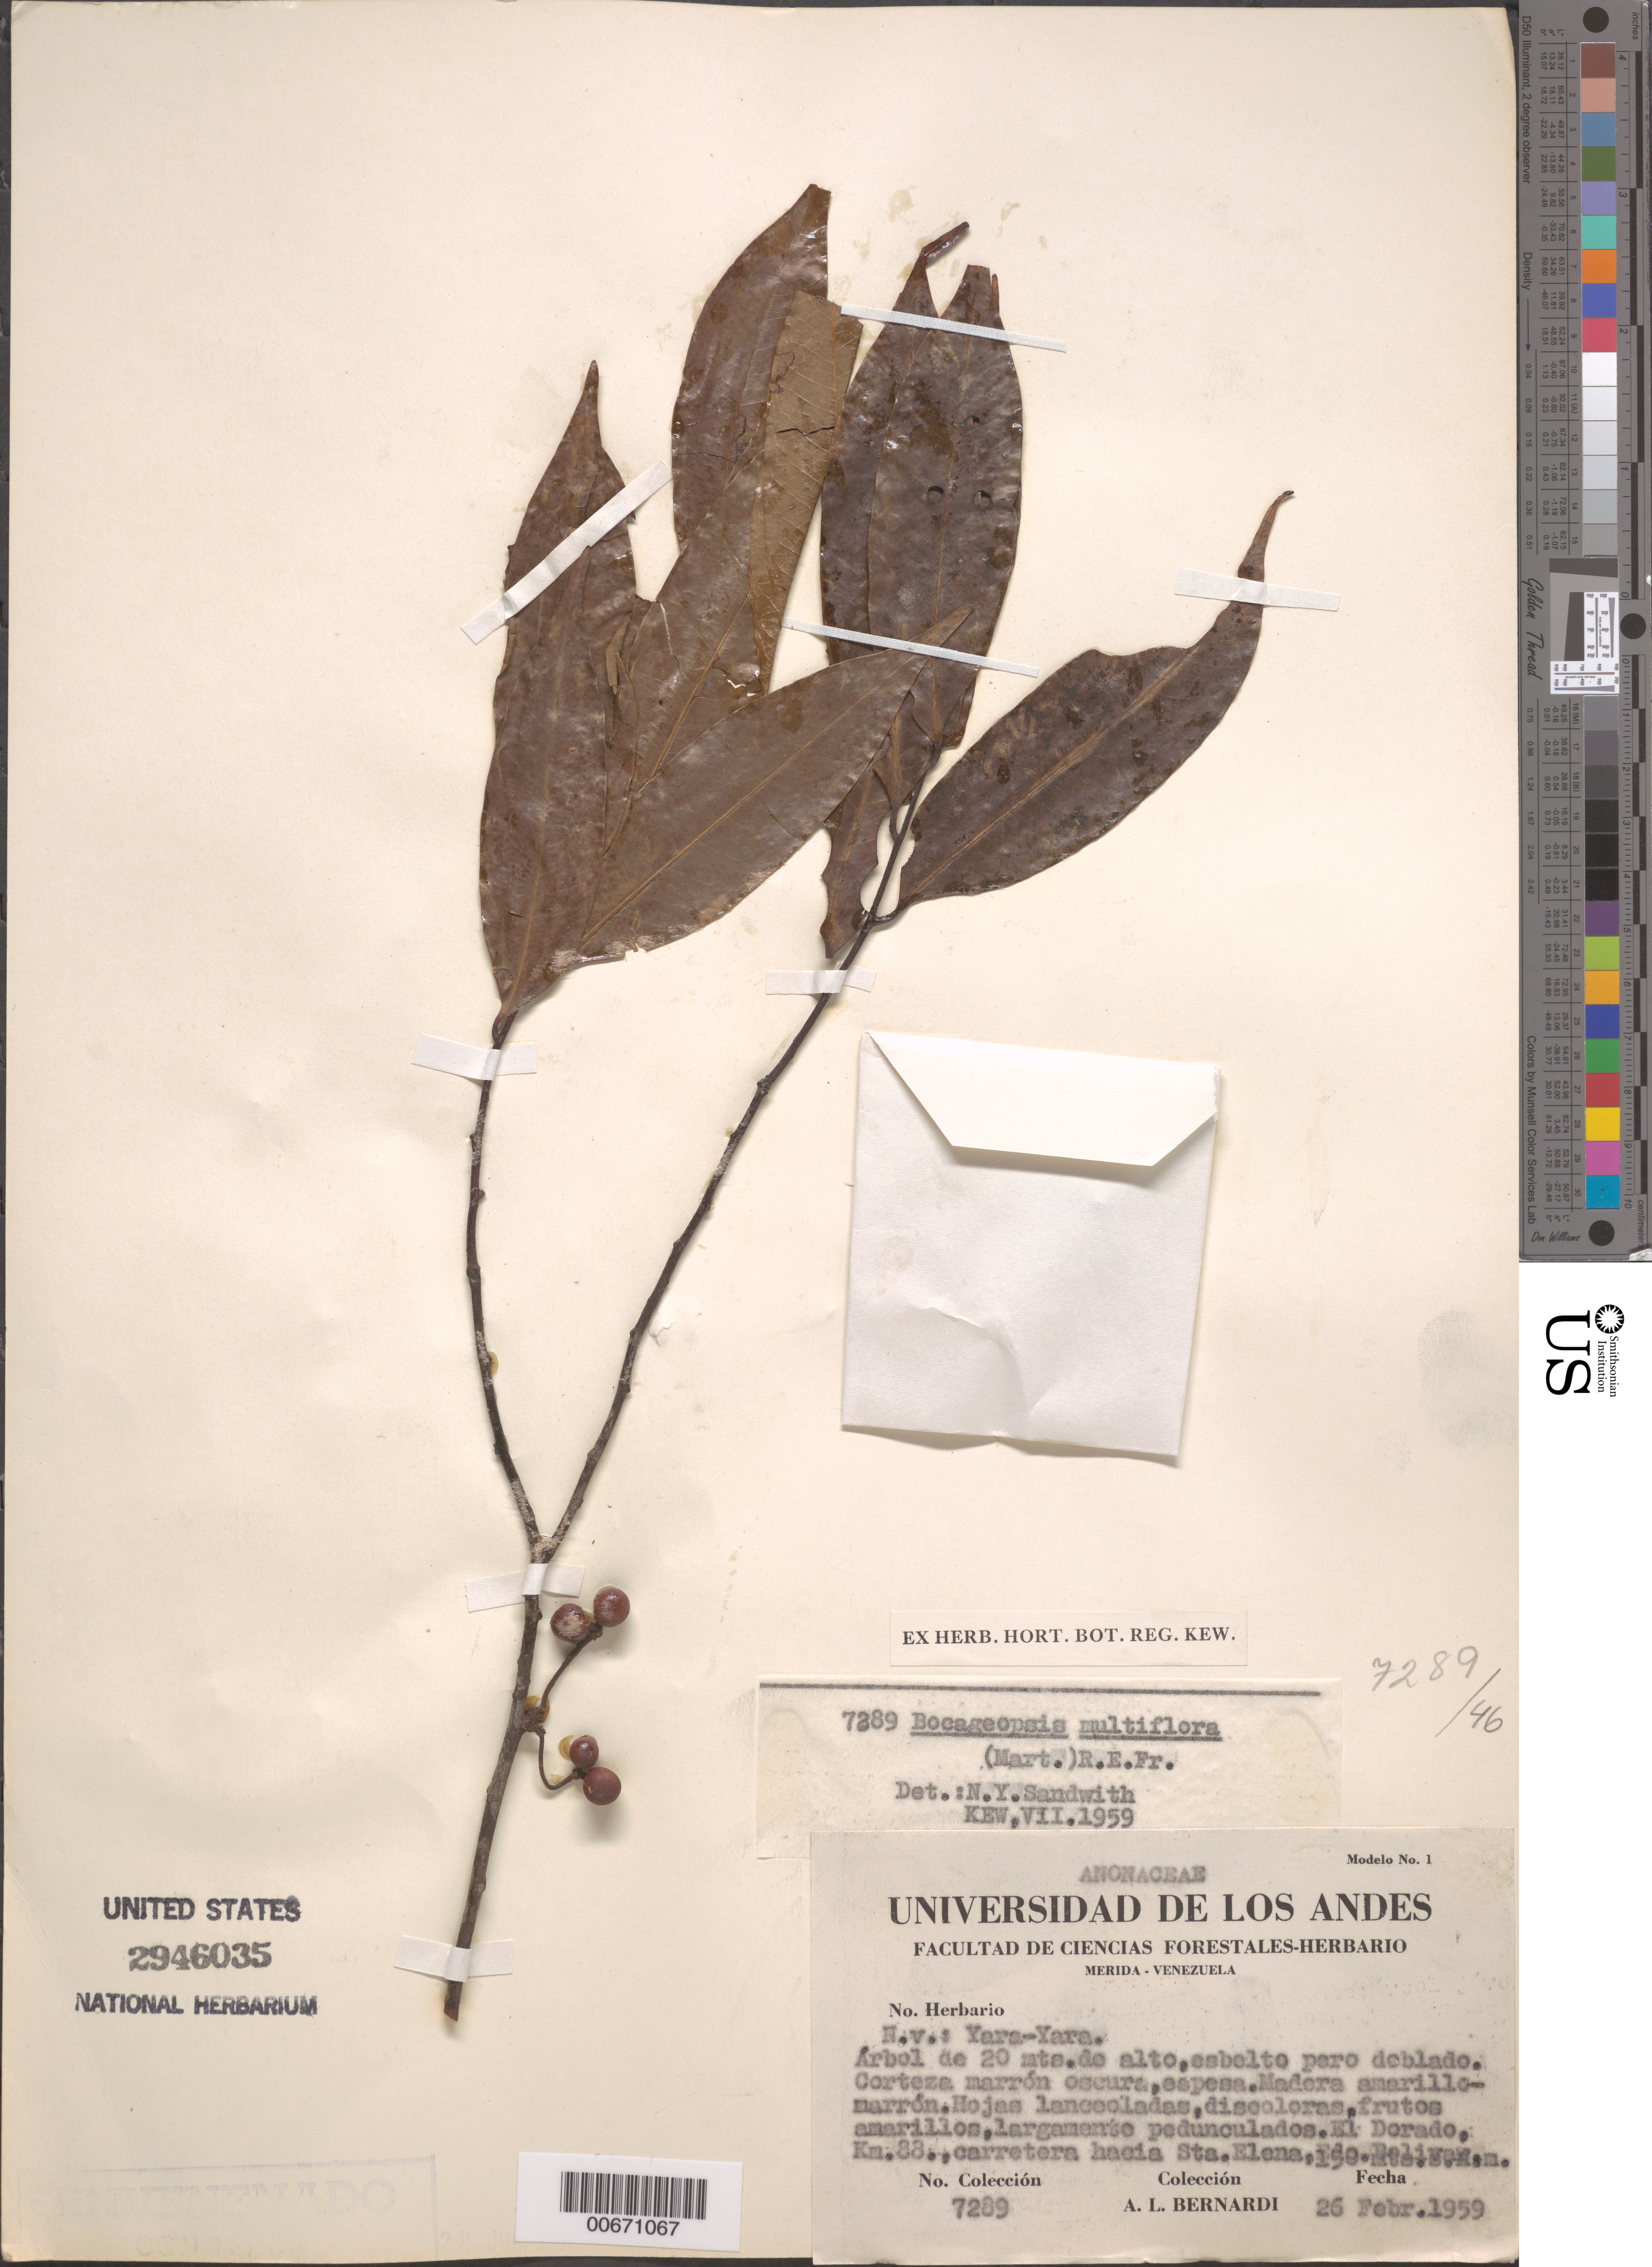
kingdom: Plantae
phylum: Tracheophyta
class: Magnoliopsida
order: Magnoliales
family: Annonaceae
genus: Bocageopsis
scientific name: Bocageopsis multiflora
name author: (Mart.) R.E. Fr.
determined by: Sandwith, N. Y.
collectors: A. L. Bernardi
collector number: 7289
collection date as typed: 26-Feb-59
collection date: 1959-02-26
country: Venezuela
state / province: Bolívar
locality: El Dorado, km 88, carretera hacia Sta. Elena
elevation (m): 150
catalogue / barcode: US 2946035